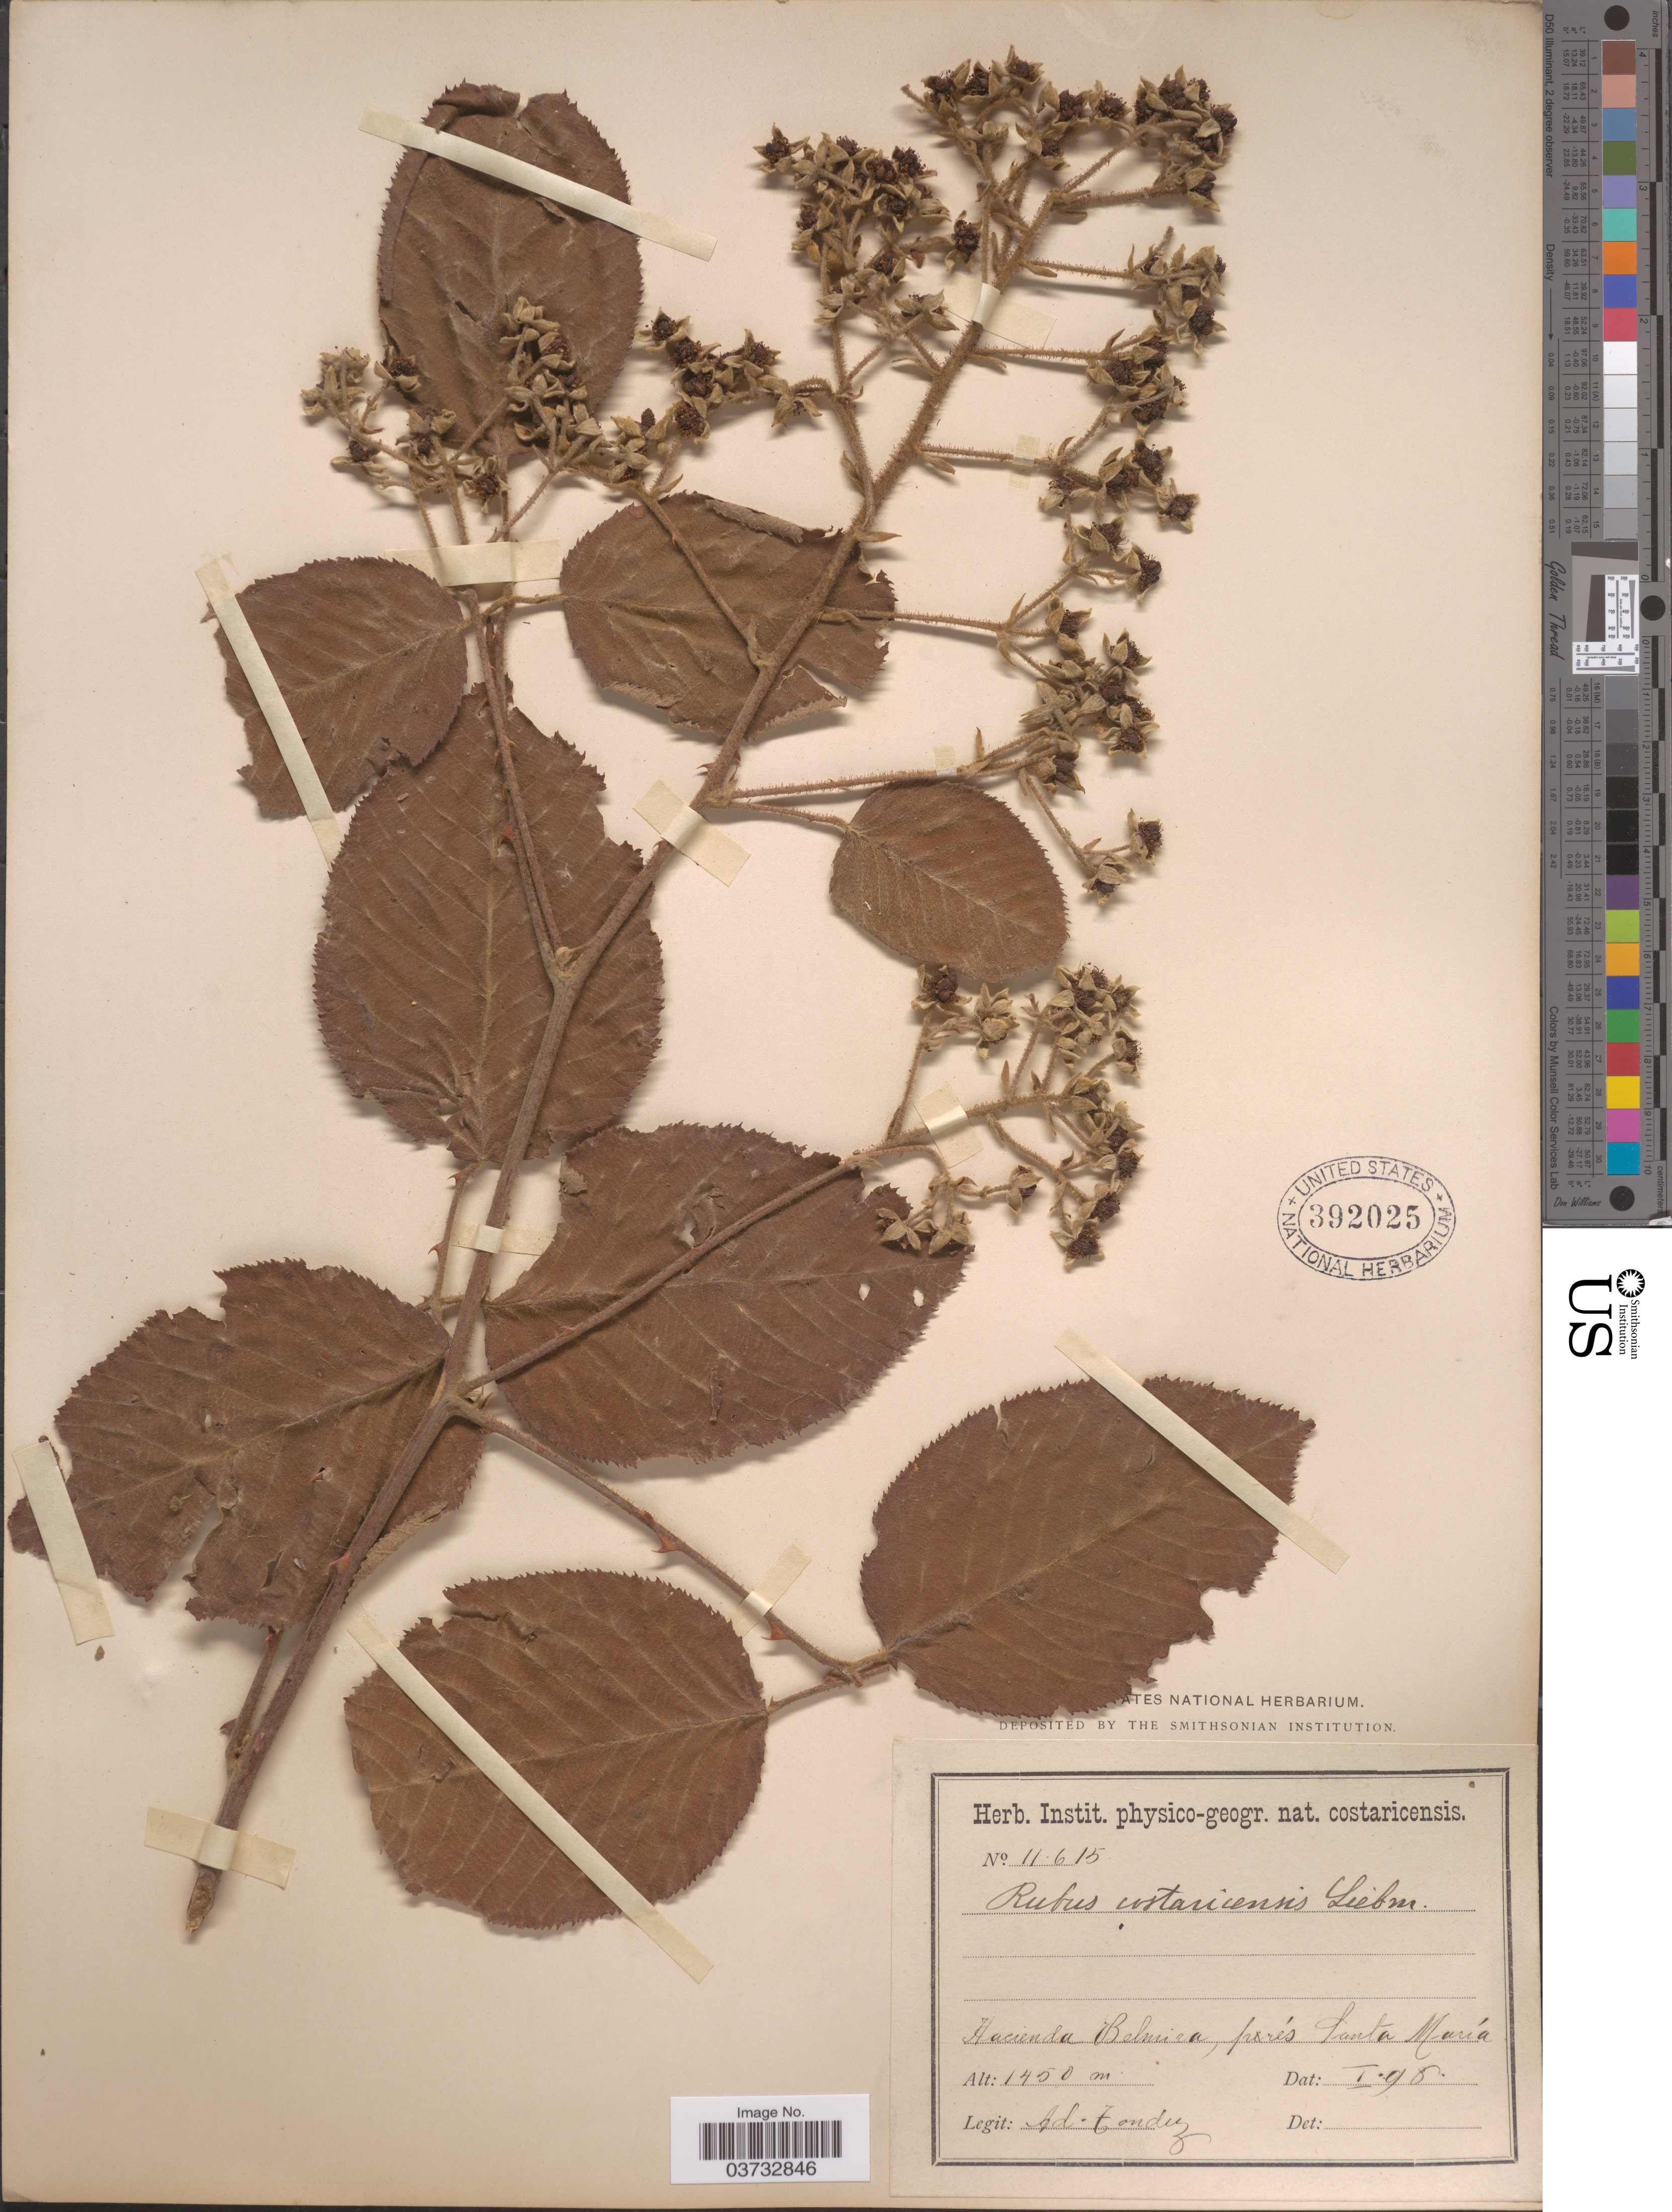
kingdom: Plantae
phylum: Tracheophyta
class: Magnoliopsida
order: Rosales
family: Rosaceae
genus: Rubus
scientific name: Rubus costaricanus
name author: Liebm.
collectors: A. Tonduz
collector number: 11615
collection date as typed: Transcribed d/m/y: /1/98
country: Costa Rica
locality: Hacienda Belmira, prés Santa María.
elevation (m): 1450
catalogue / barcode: US 392025